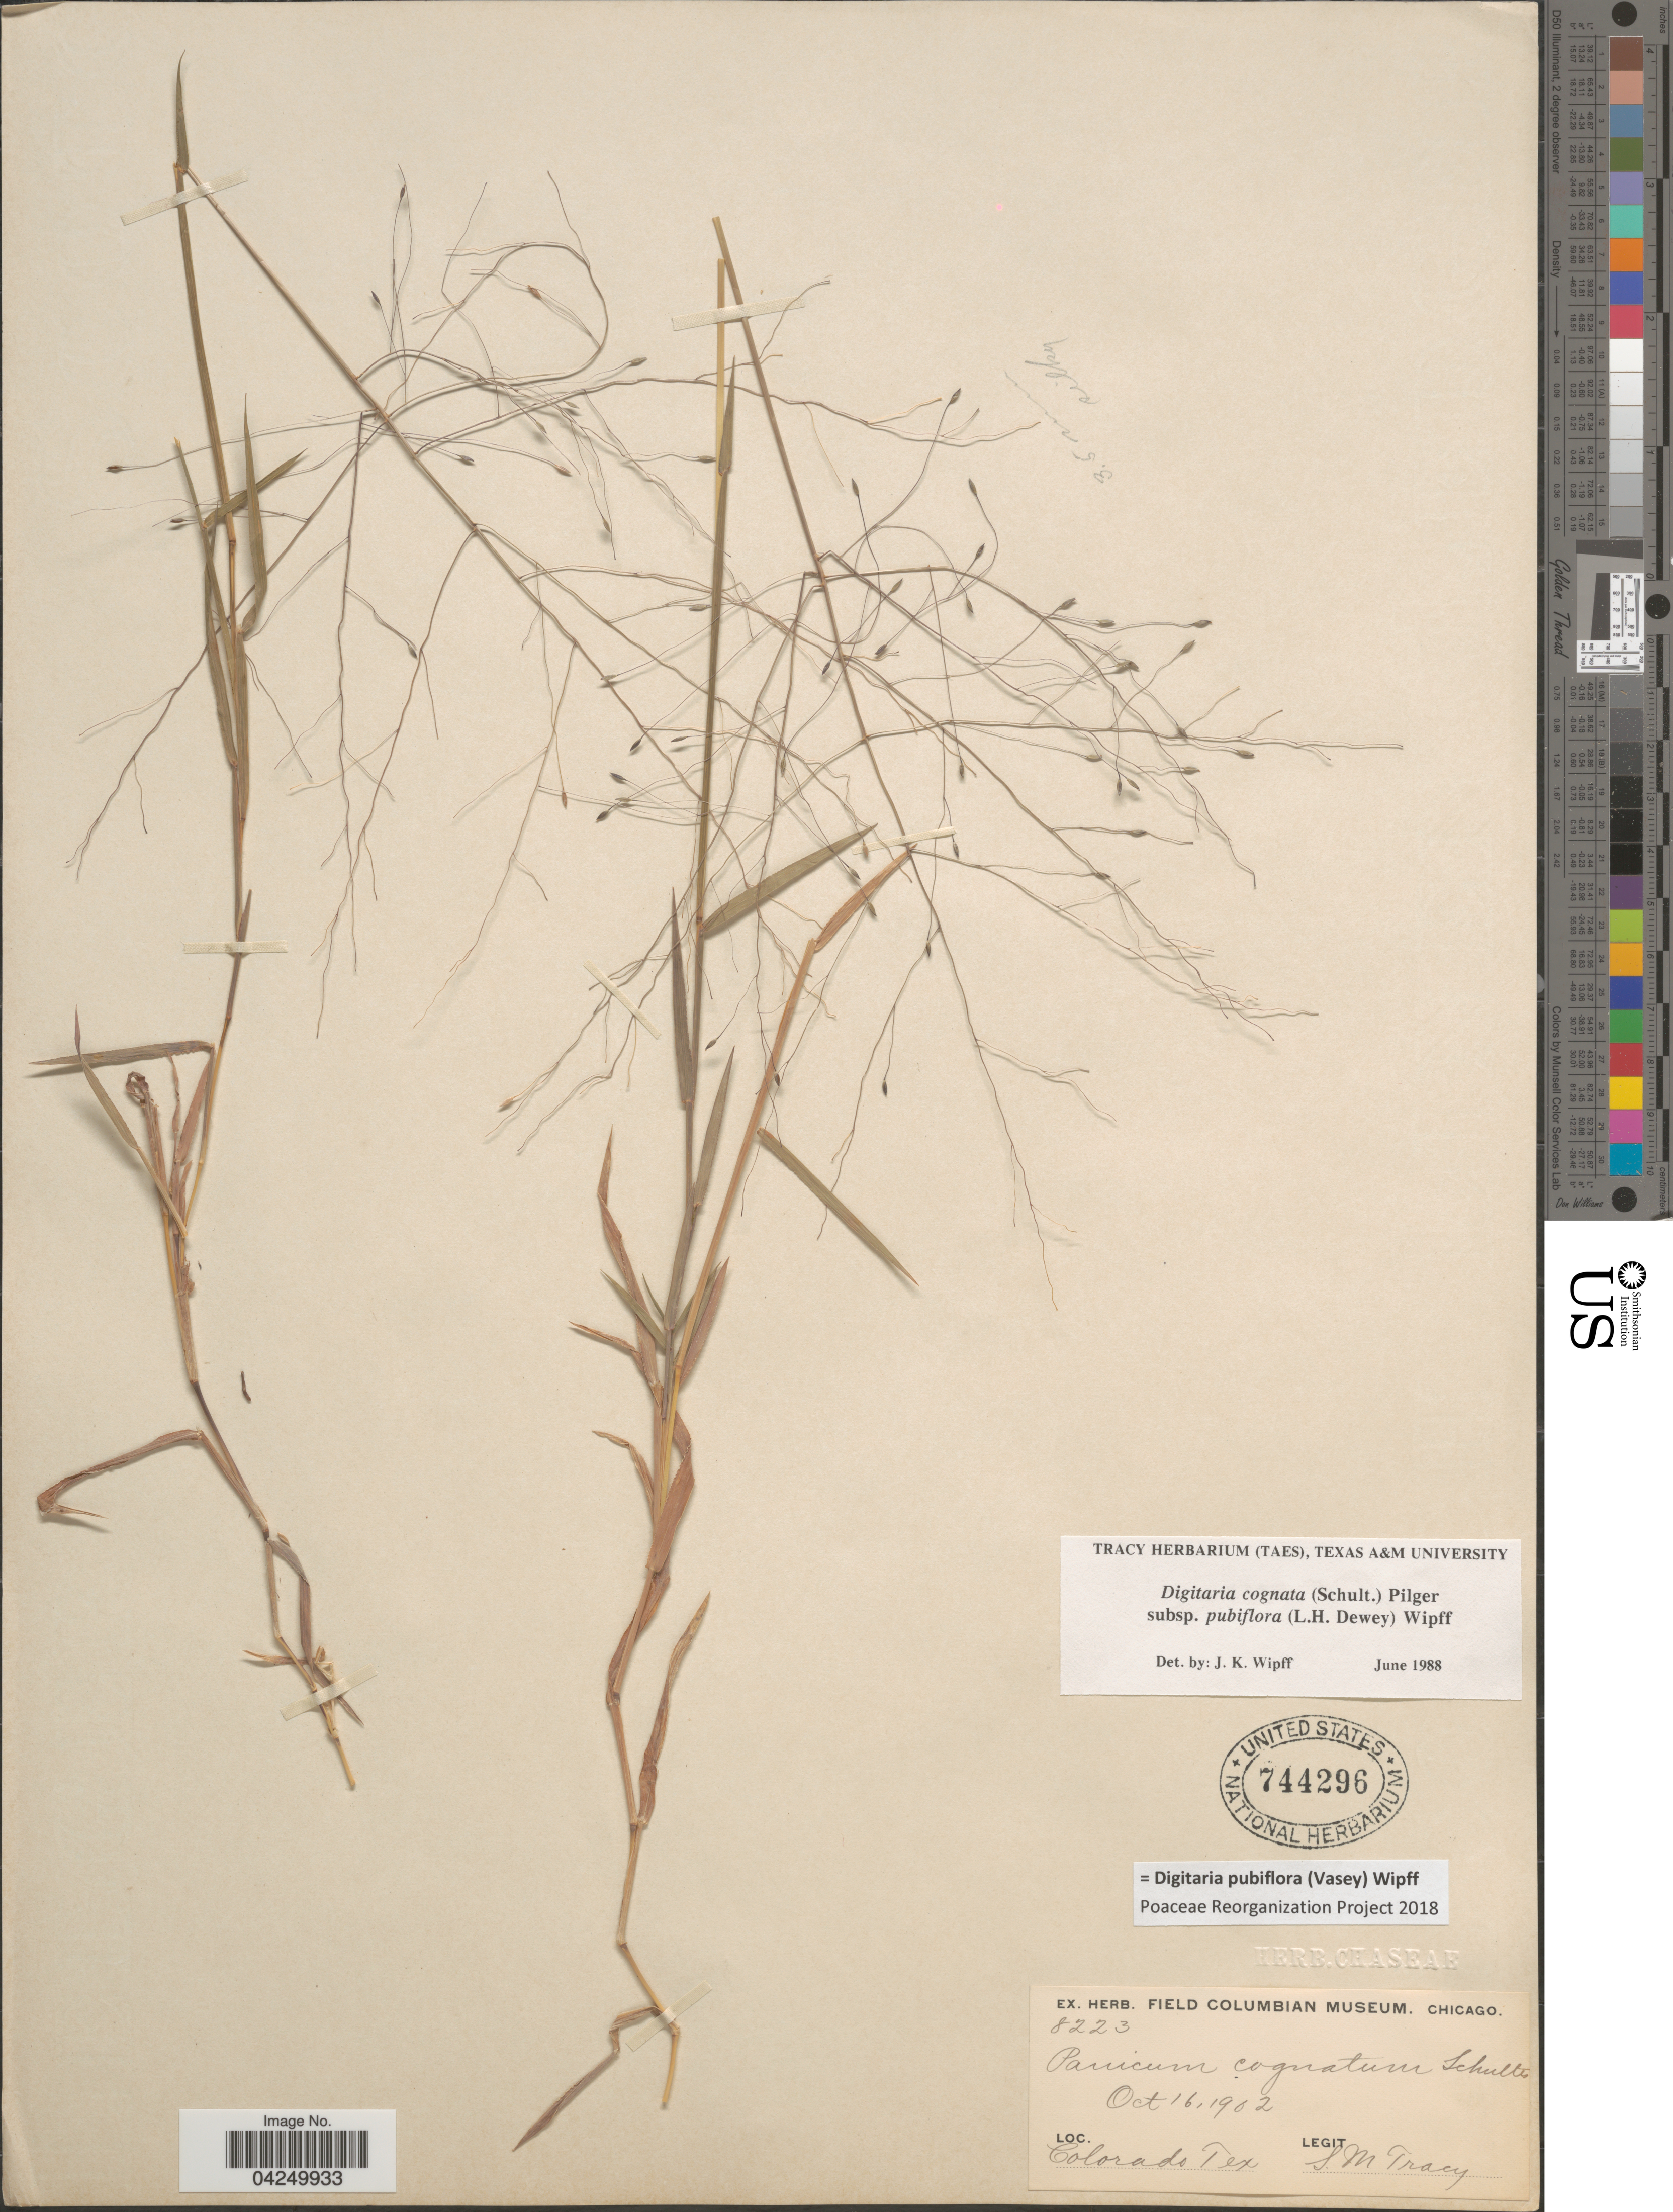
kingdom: Plantae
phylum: Tracheophyta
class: Liliopsida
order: Poales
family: Poaceae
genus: Digitaria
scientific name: Digitaria pubiflora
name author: (Vasey) Wipff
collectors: S. M. Tracy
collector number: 8223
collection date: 1902-10-16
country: United States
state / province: Texas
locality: Colorado.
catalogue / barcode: US 744296